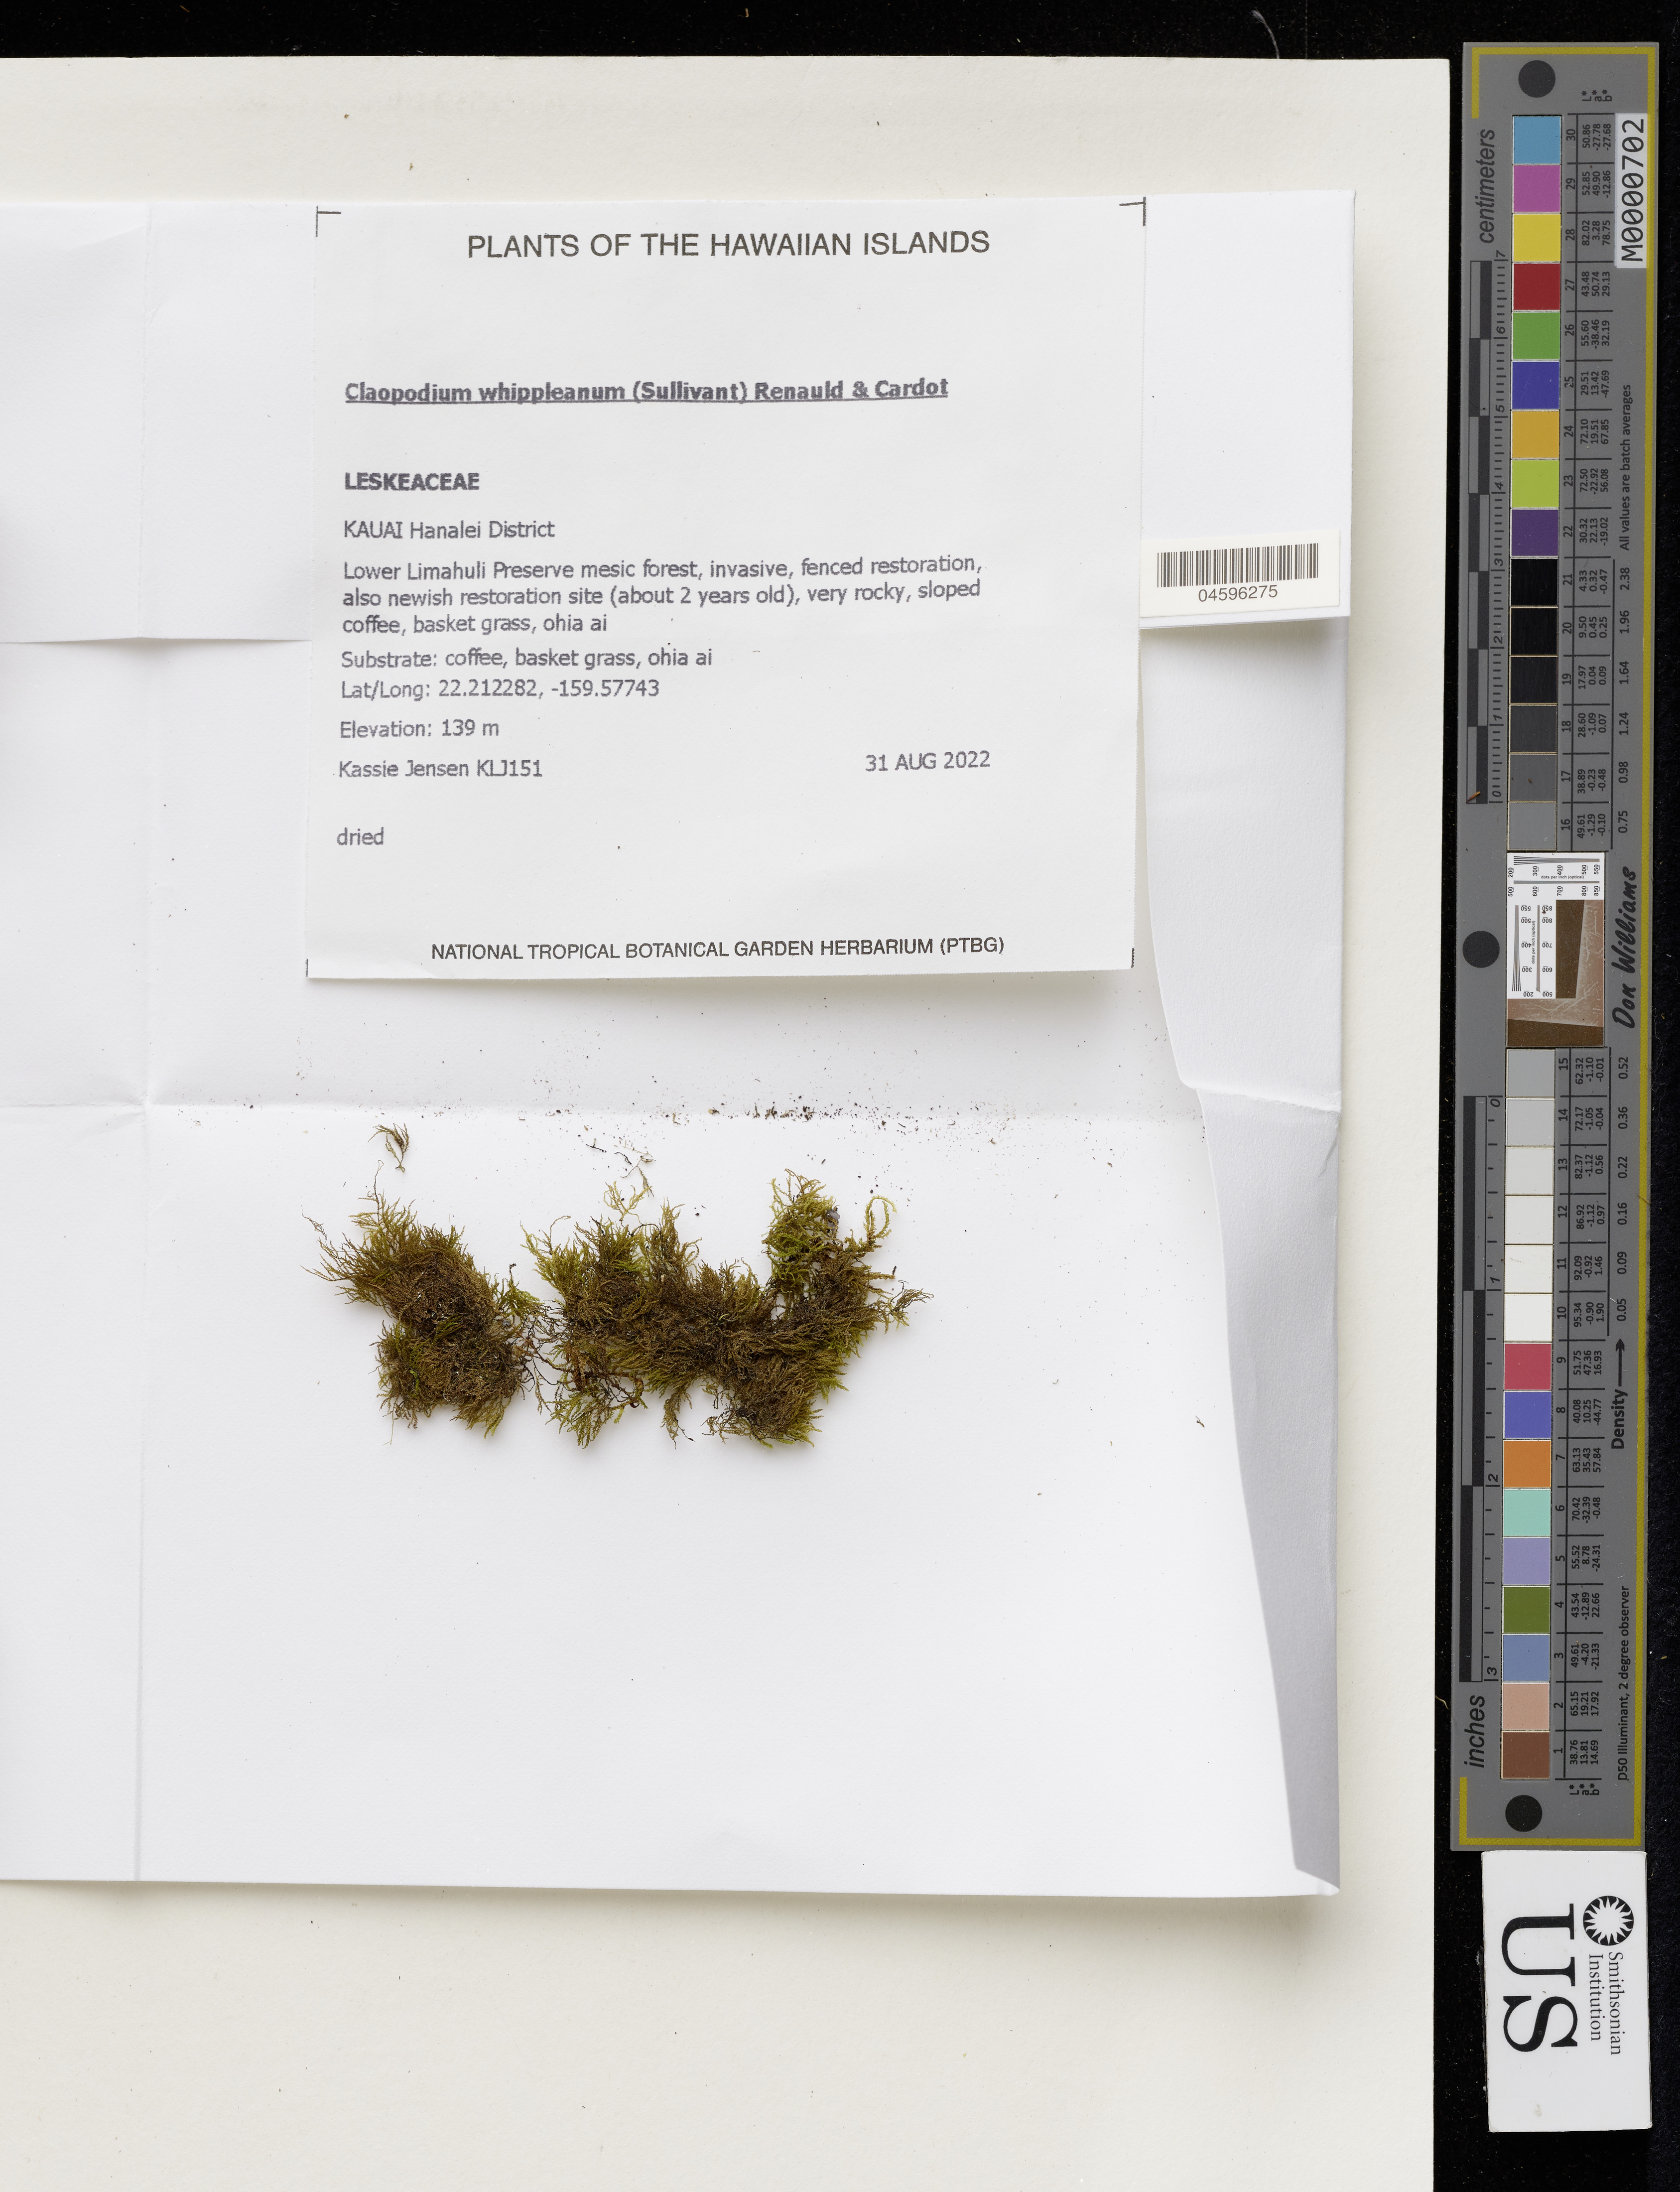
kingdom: Plantae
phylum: Bryophyta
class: Bryopsida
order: Hypnales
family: Brachytheciaceae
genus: Claopodium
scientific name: Claopodium whippleanum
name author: (Sull.) Renauld & Cardot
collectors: K. Jensen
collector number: KLJ151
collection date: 2022-08-31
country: United States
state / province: Hawaii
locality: Kauau Hanalei District. Lower Limahuli Preserve mesic forest, invasive, fenced restoration, also newish restoration site (about 2 years old), very rocky, sloped coffee, basket grass, ohia ai.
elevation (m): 139